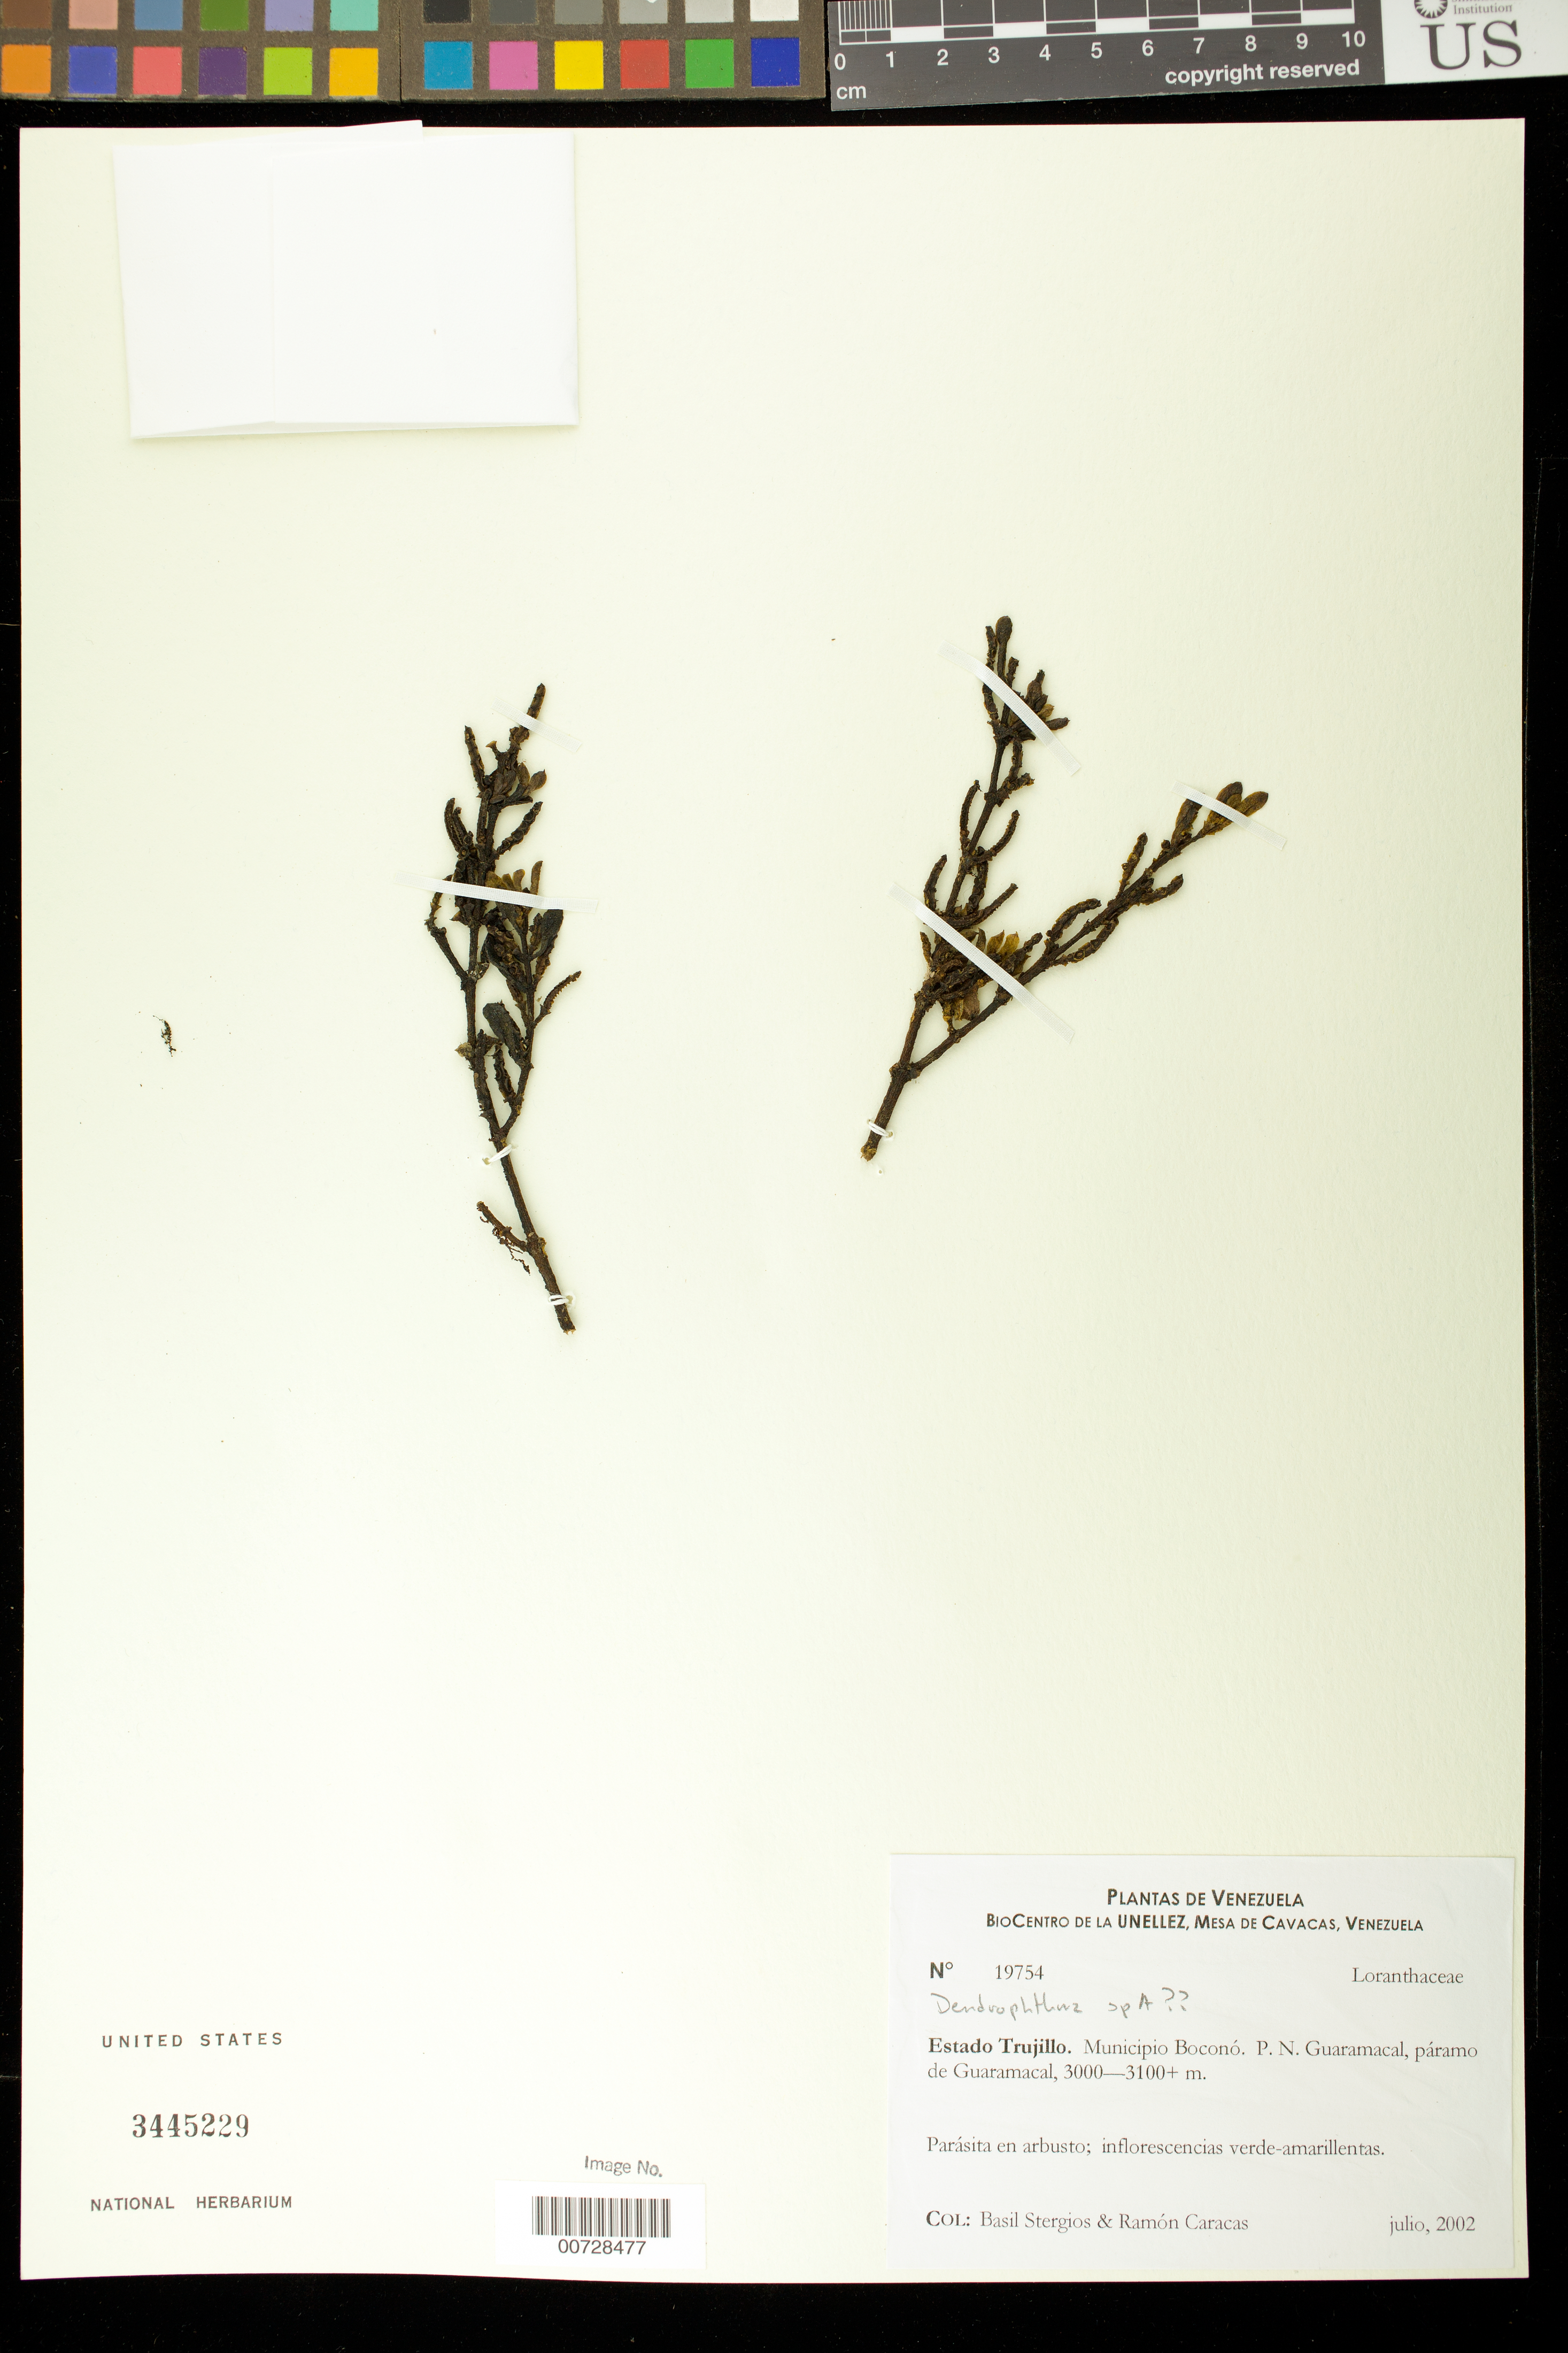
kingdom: Plantae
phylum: Tracheophyta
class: Magnoliopsida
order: Santalales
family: Loranthaceae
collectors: B. G. Stergios & R. Caracas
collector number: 19754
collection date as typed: Jul 2002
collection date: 2002-07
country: Venezuela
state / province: Trujillo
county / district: Boconó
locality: Parque Nacional Guaramacal, páramo de Guaramacal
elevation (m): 3000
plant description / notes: PORT, US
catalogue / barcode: US 3445229